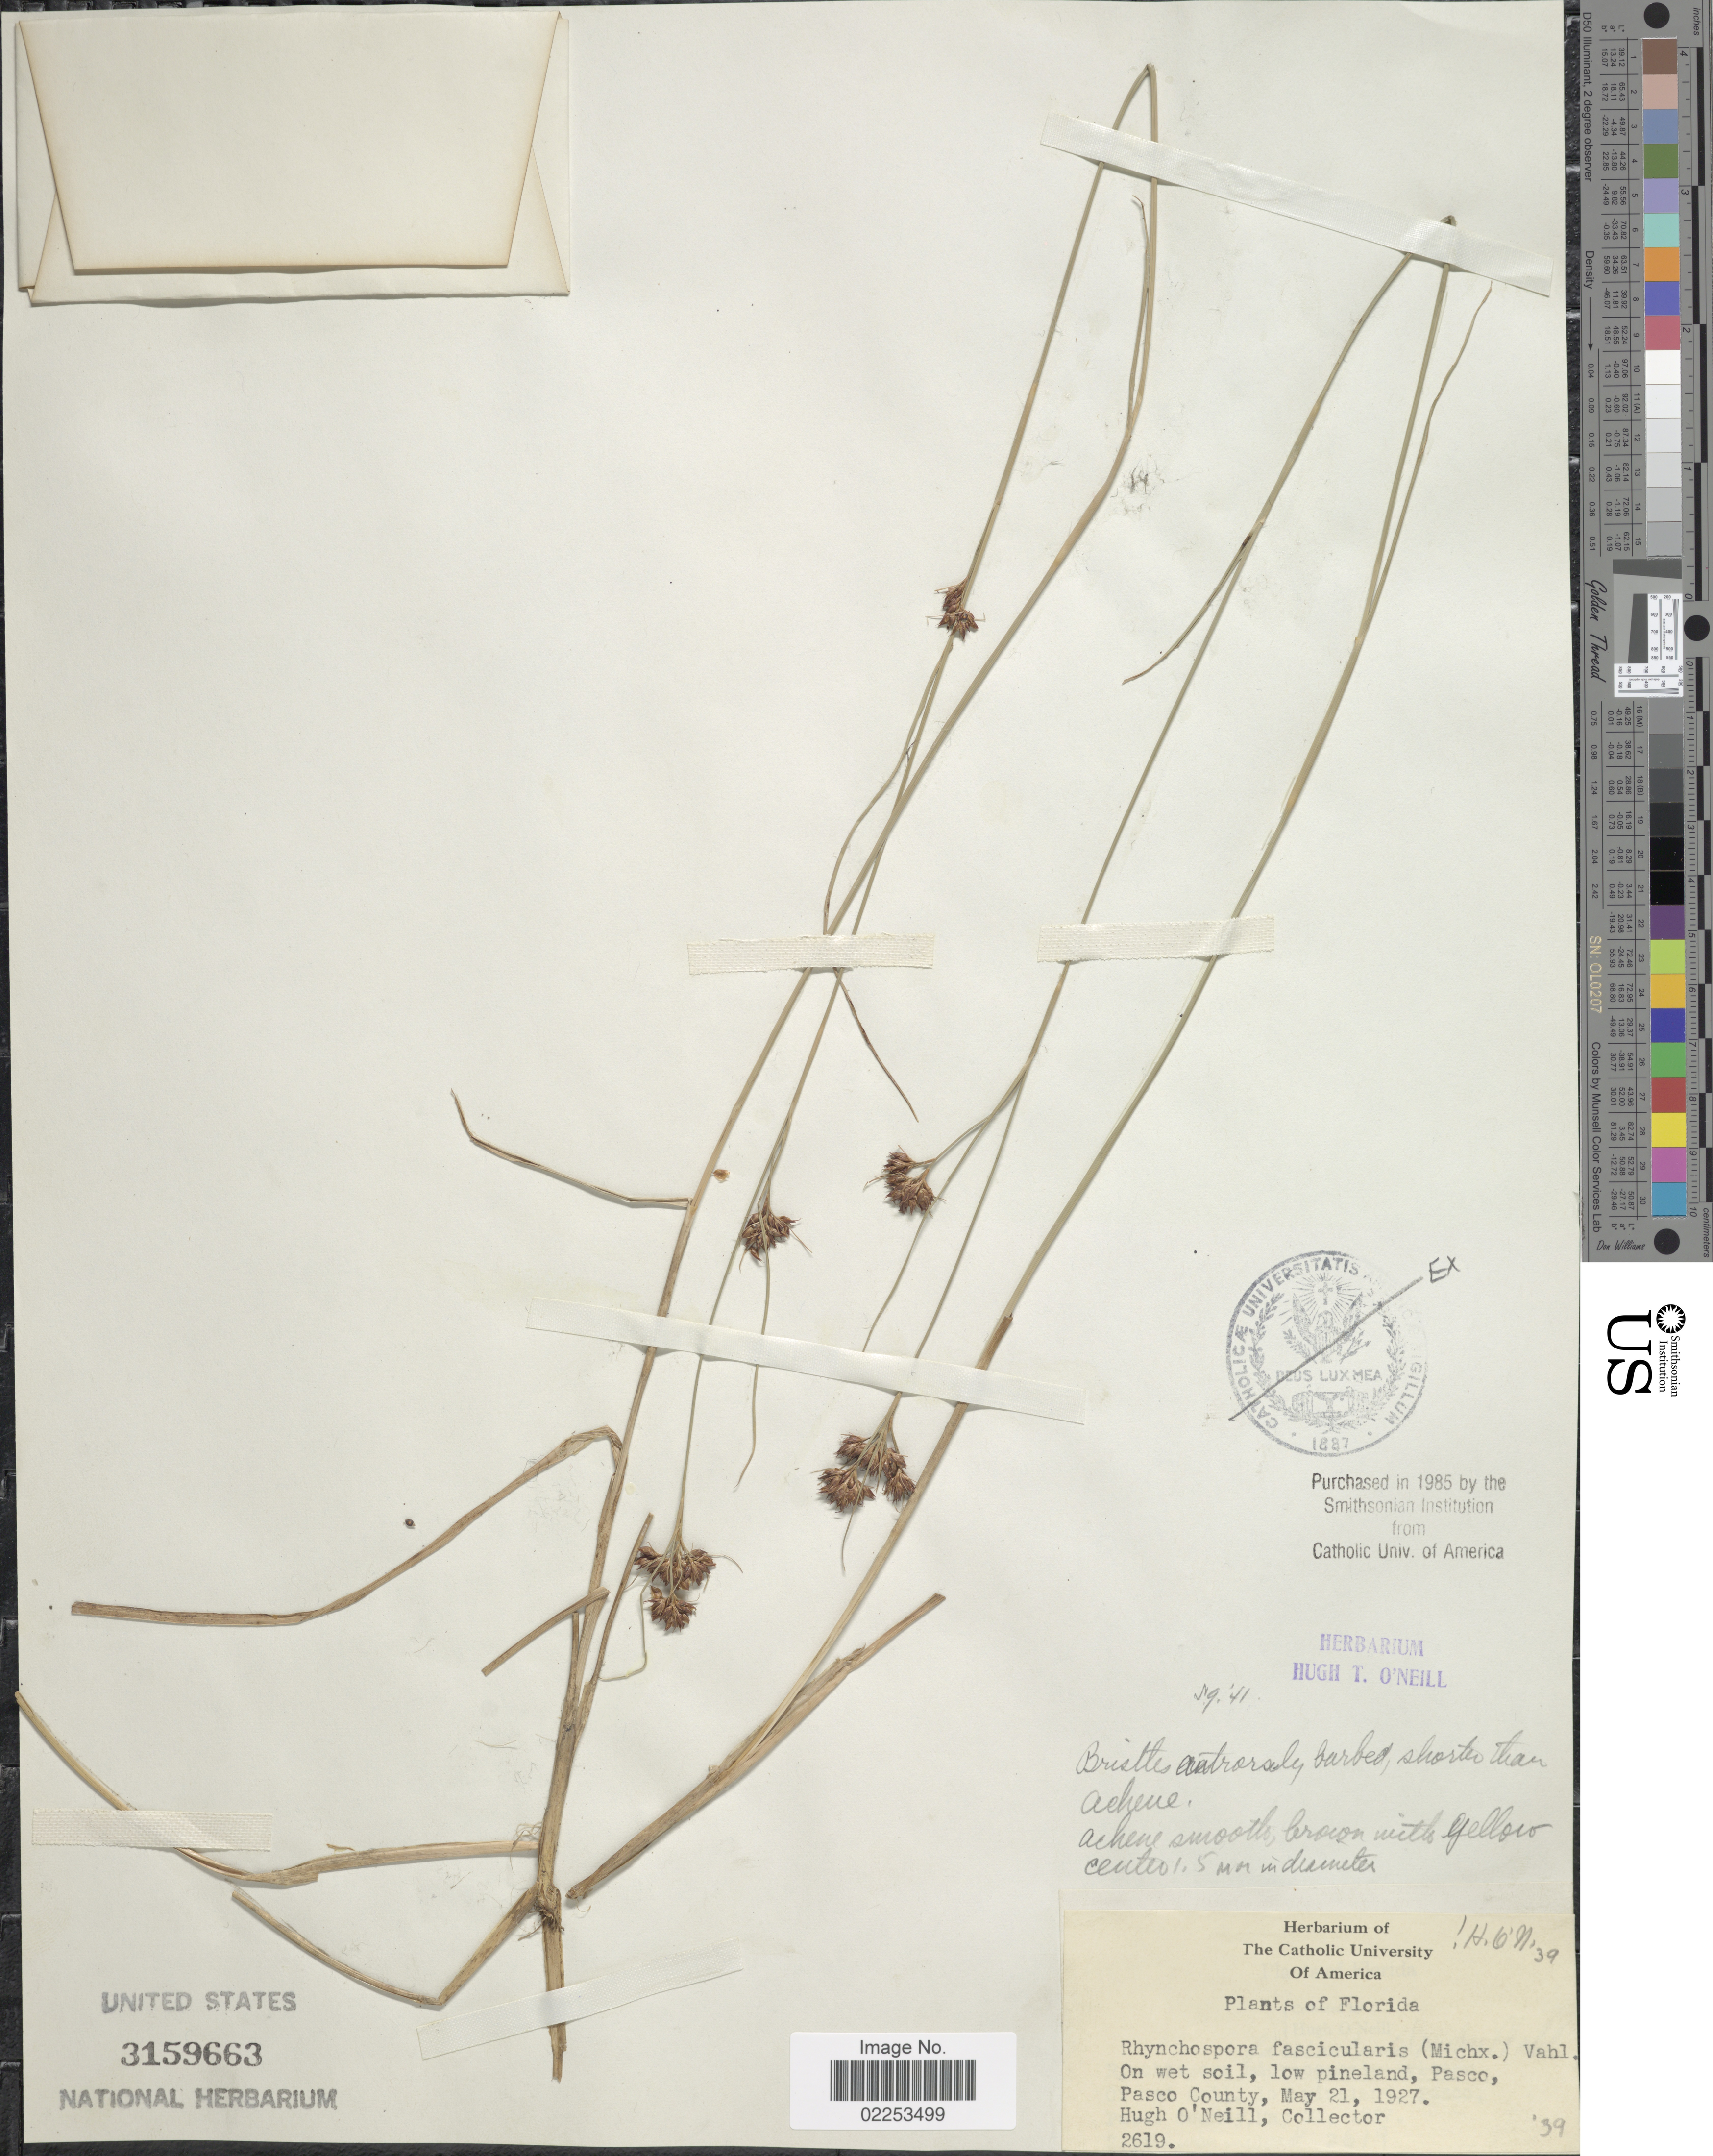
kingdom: Plantae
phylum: Tracheophyta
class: Liliopsida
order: Poales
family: Cyperaceae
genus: Rhynchospora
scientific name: Rhynchospora fascicularis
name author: (Michx.) Vahl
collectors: H. O'Neill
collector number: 2619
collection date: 1927-05-21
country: United States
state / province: Florida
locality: Pasco, Pasco County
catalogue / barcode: US 3159663